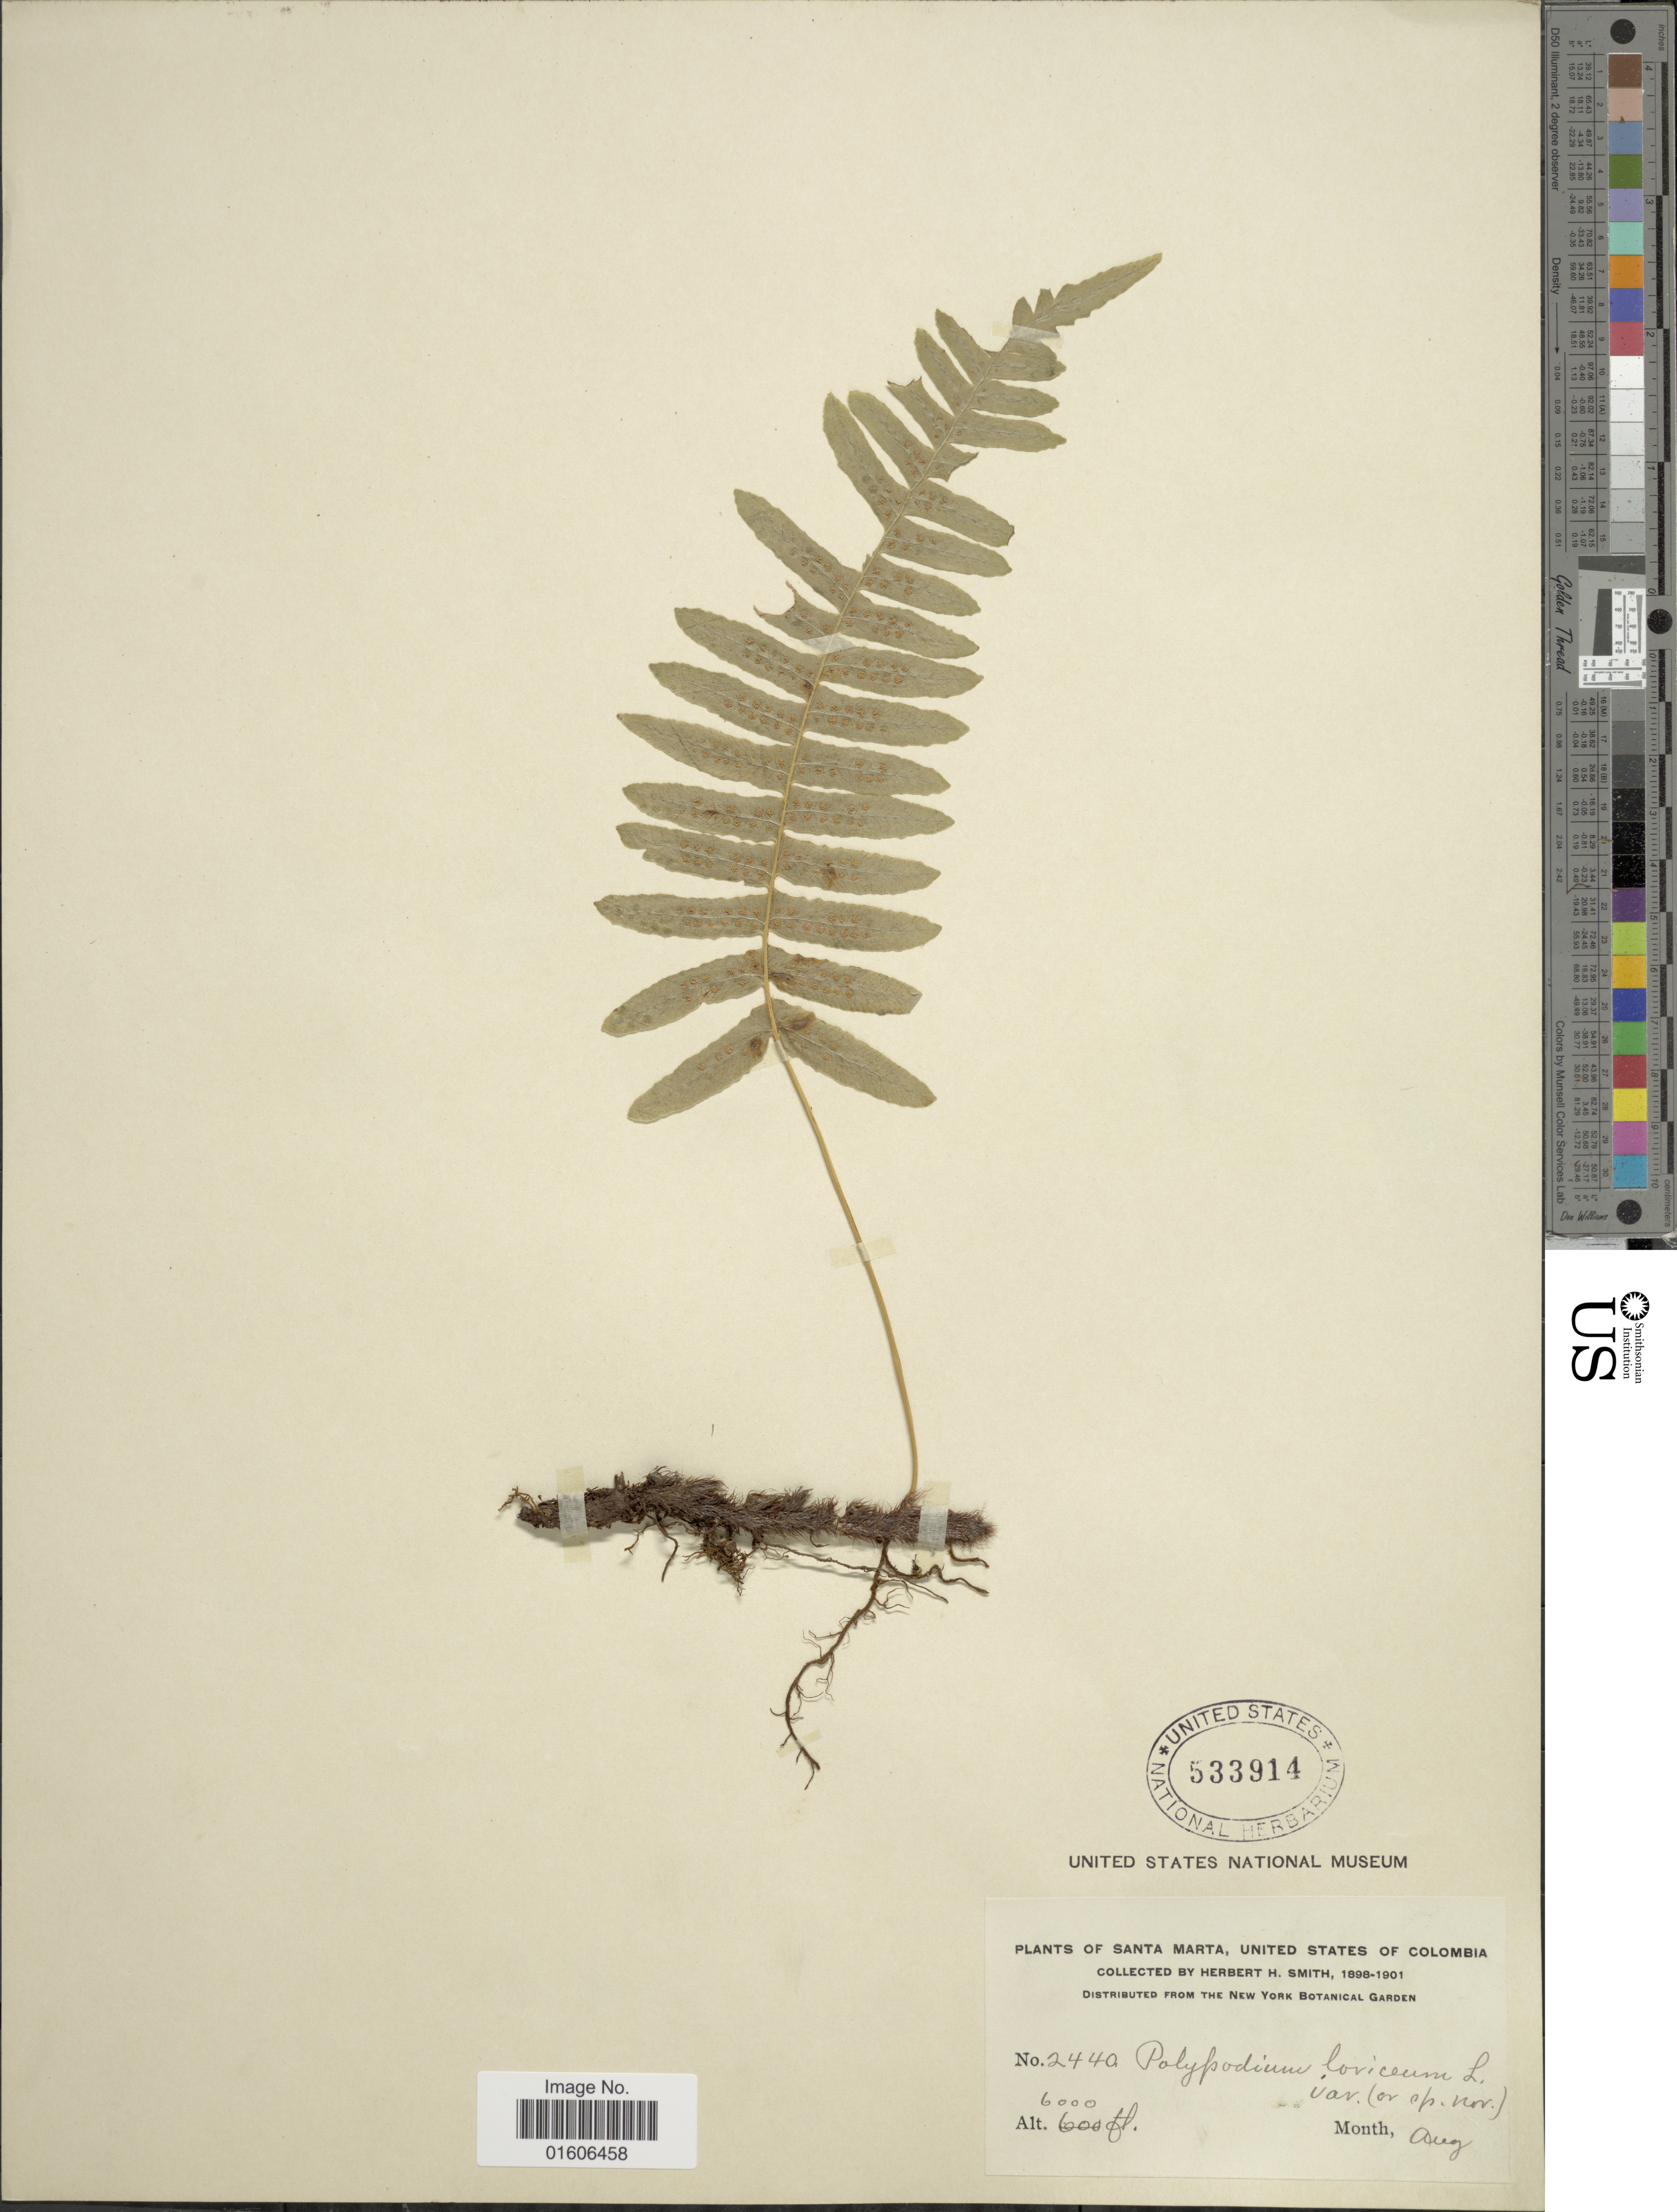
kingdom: Plantae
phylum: Tracheophyta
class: Polypodiopsida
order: Polypodiales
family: Polypodiaceae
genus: Serpocaulon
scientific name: Serpocaulon lasiopus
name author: (Klotzsch) A.R. Sm.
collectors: Herbert H. Smith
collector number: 2440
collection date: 1898-08/1901-08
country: Colombia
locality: Santa Marta, United States of Colombia.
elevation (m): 1829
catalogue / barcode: US 533914